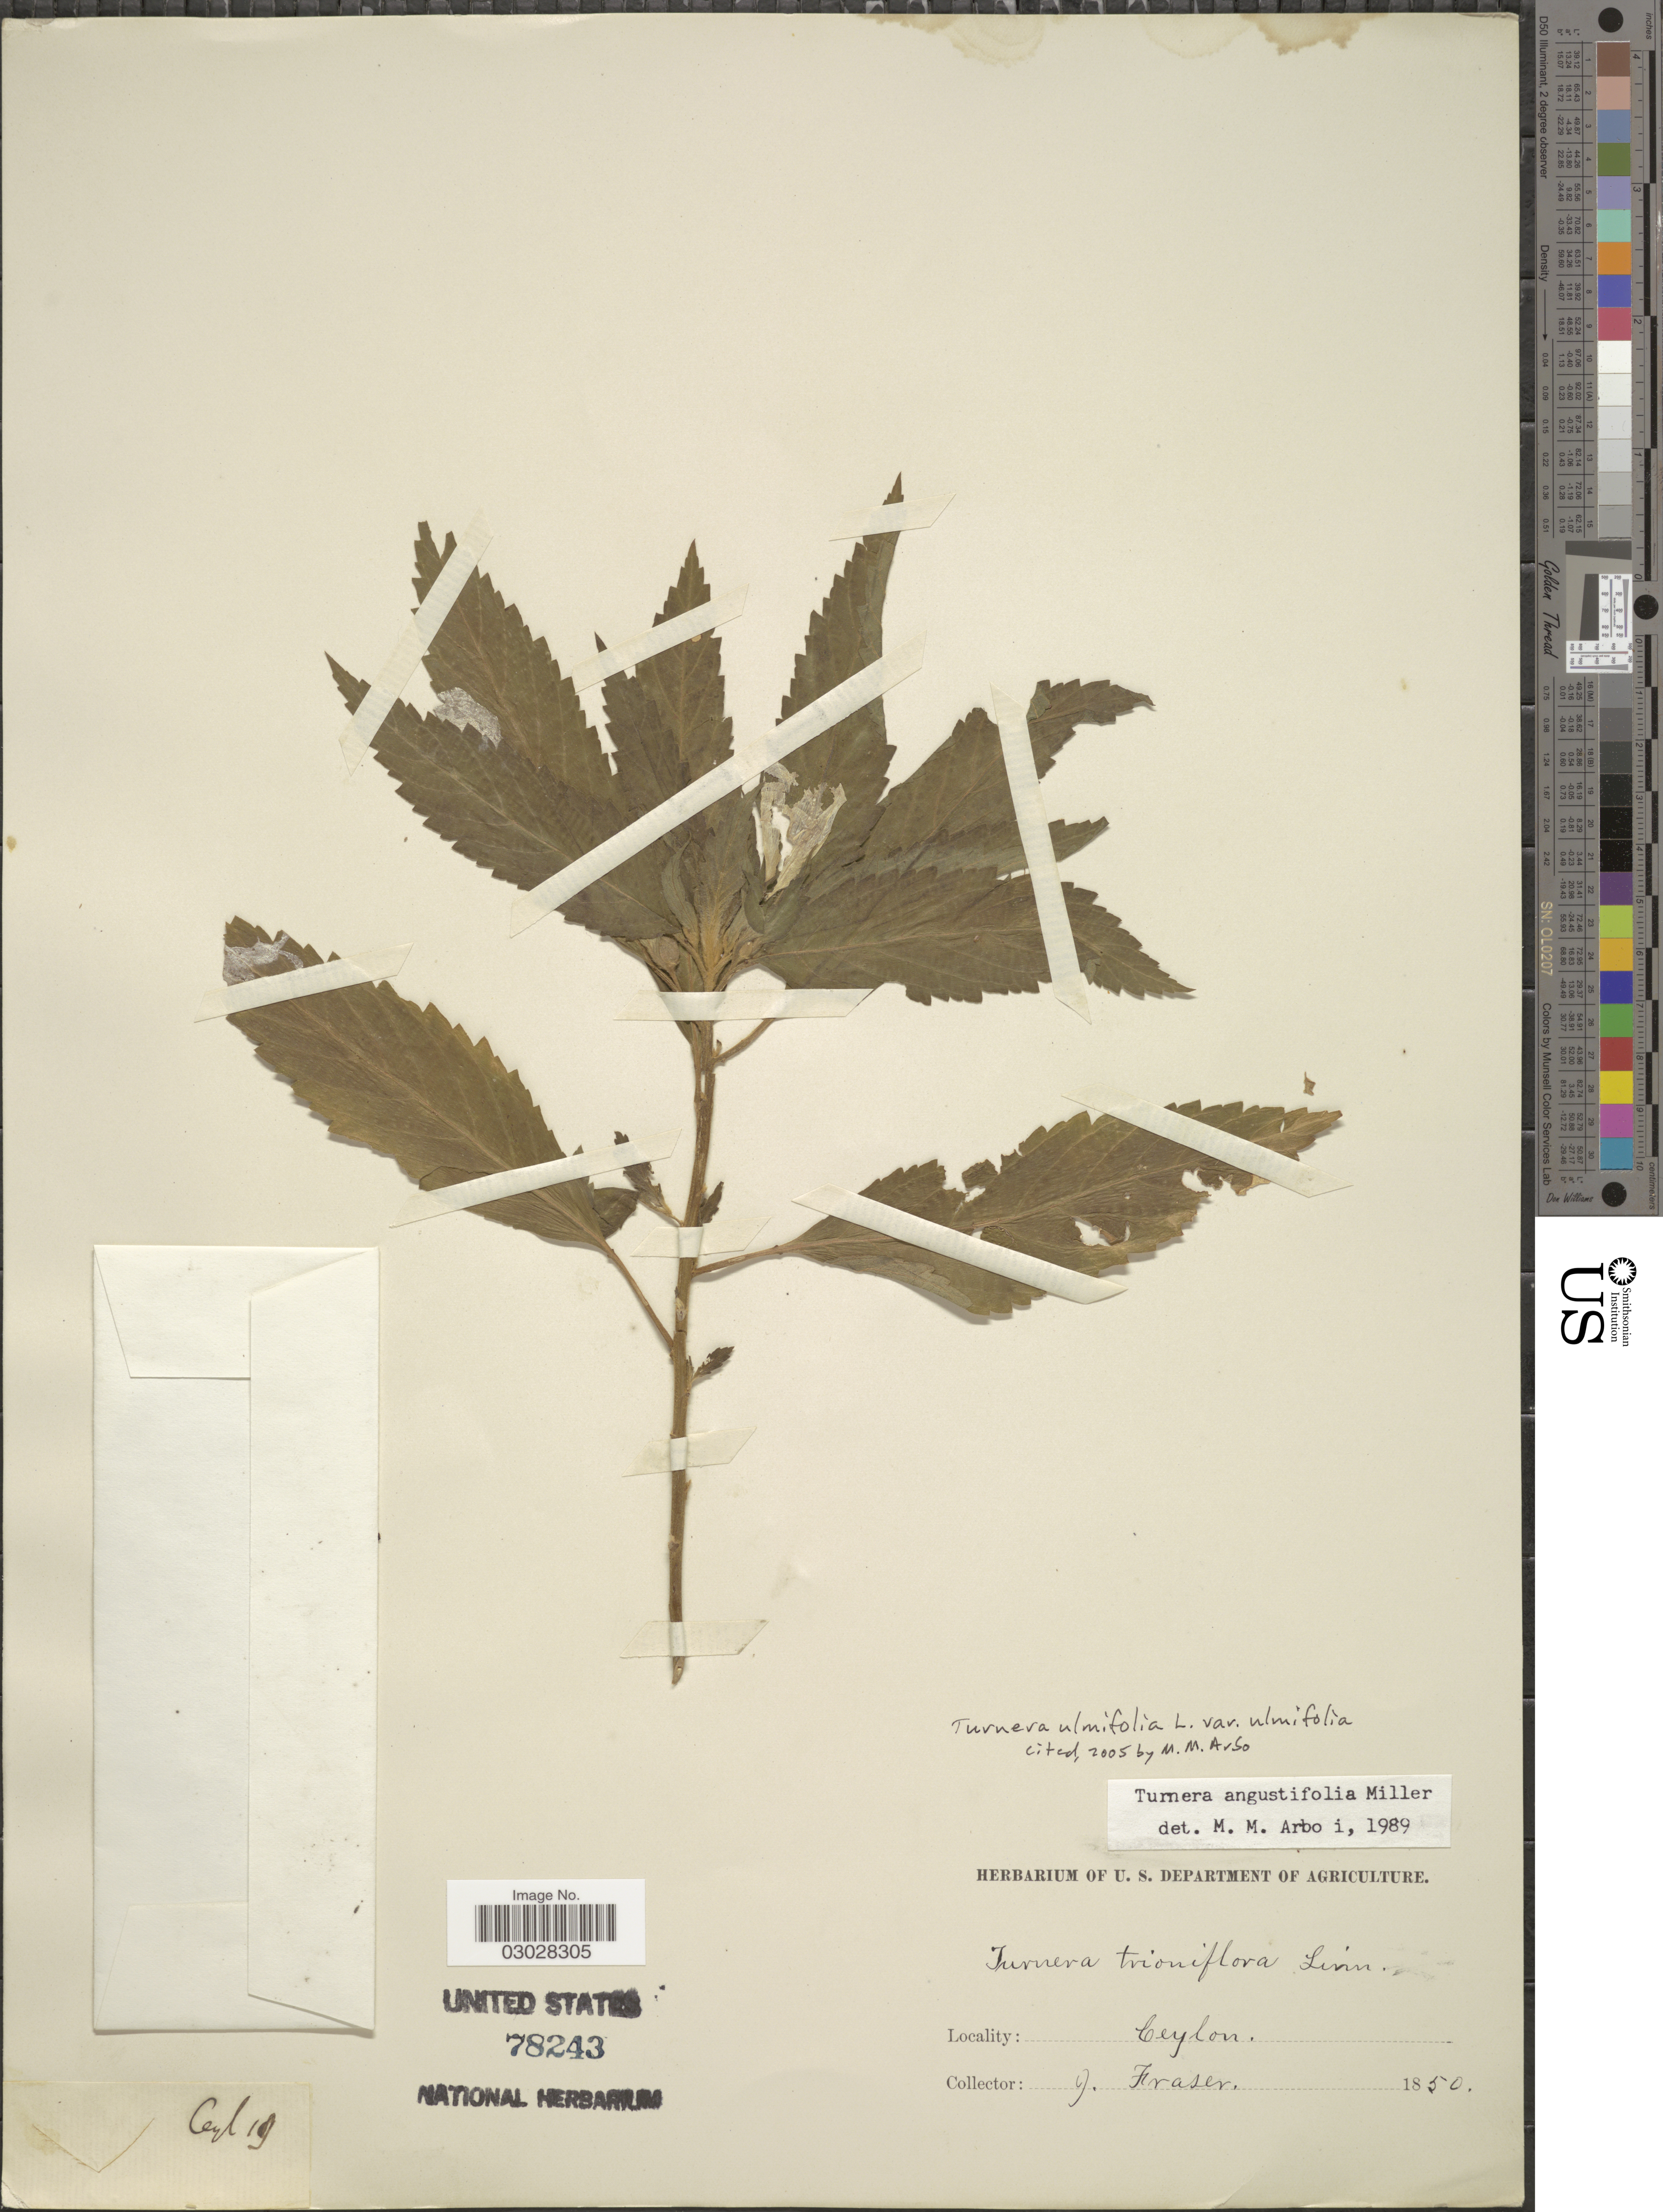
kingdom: Plantae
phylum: Tracheophyta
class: Magnoliopsida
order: Malpighiales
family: Turneraceae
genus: Turnera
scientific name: Turnera ulmifolia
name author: L.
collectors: J. Fraser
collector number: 19*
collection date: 1850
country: Sri Lanka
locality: Ceylon.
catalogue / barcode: US 78243